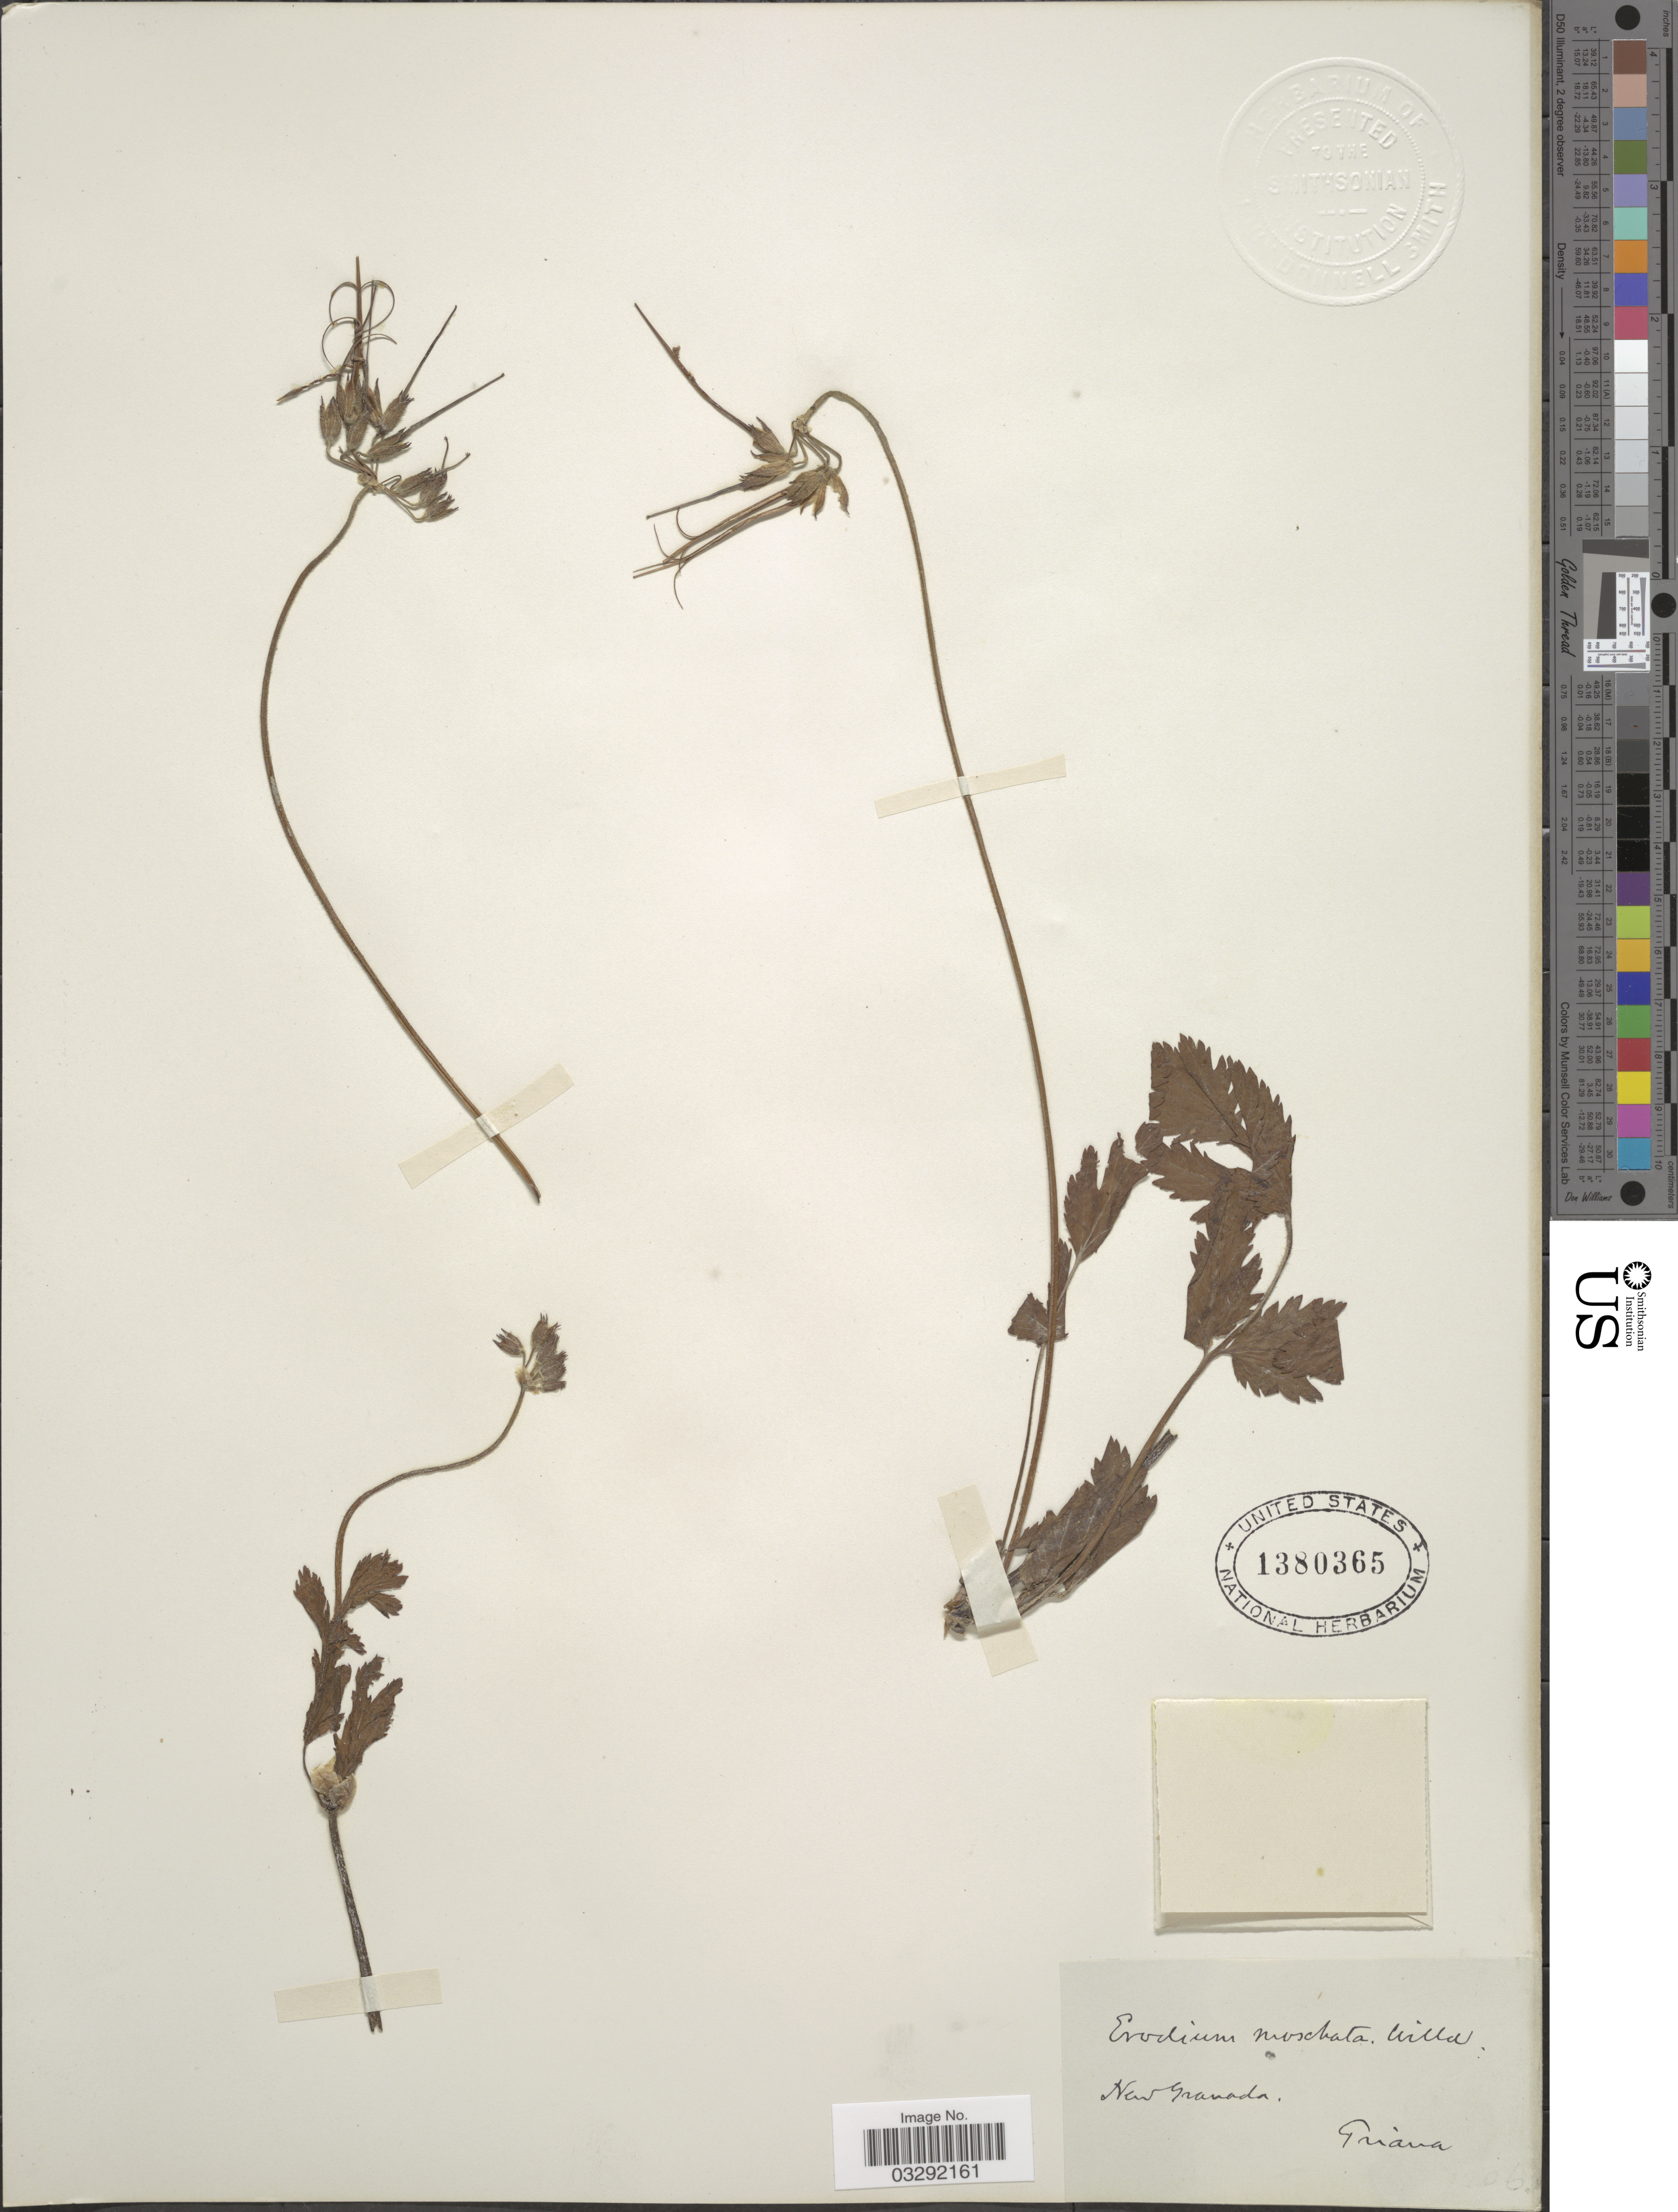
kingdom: Plantae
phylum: Tracheophyta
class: Magnoliopsida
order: Geraniales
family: Geraniaceae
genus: Erodium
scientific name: Erodium moschatum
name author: (L.) L'Hér. ex Aiton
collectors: Triana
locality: New Granada.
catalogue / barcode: US 1380365